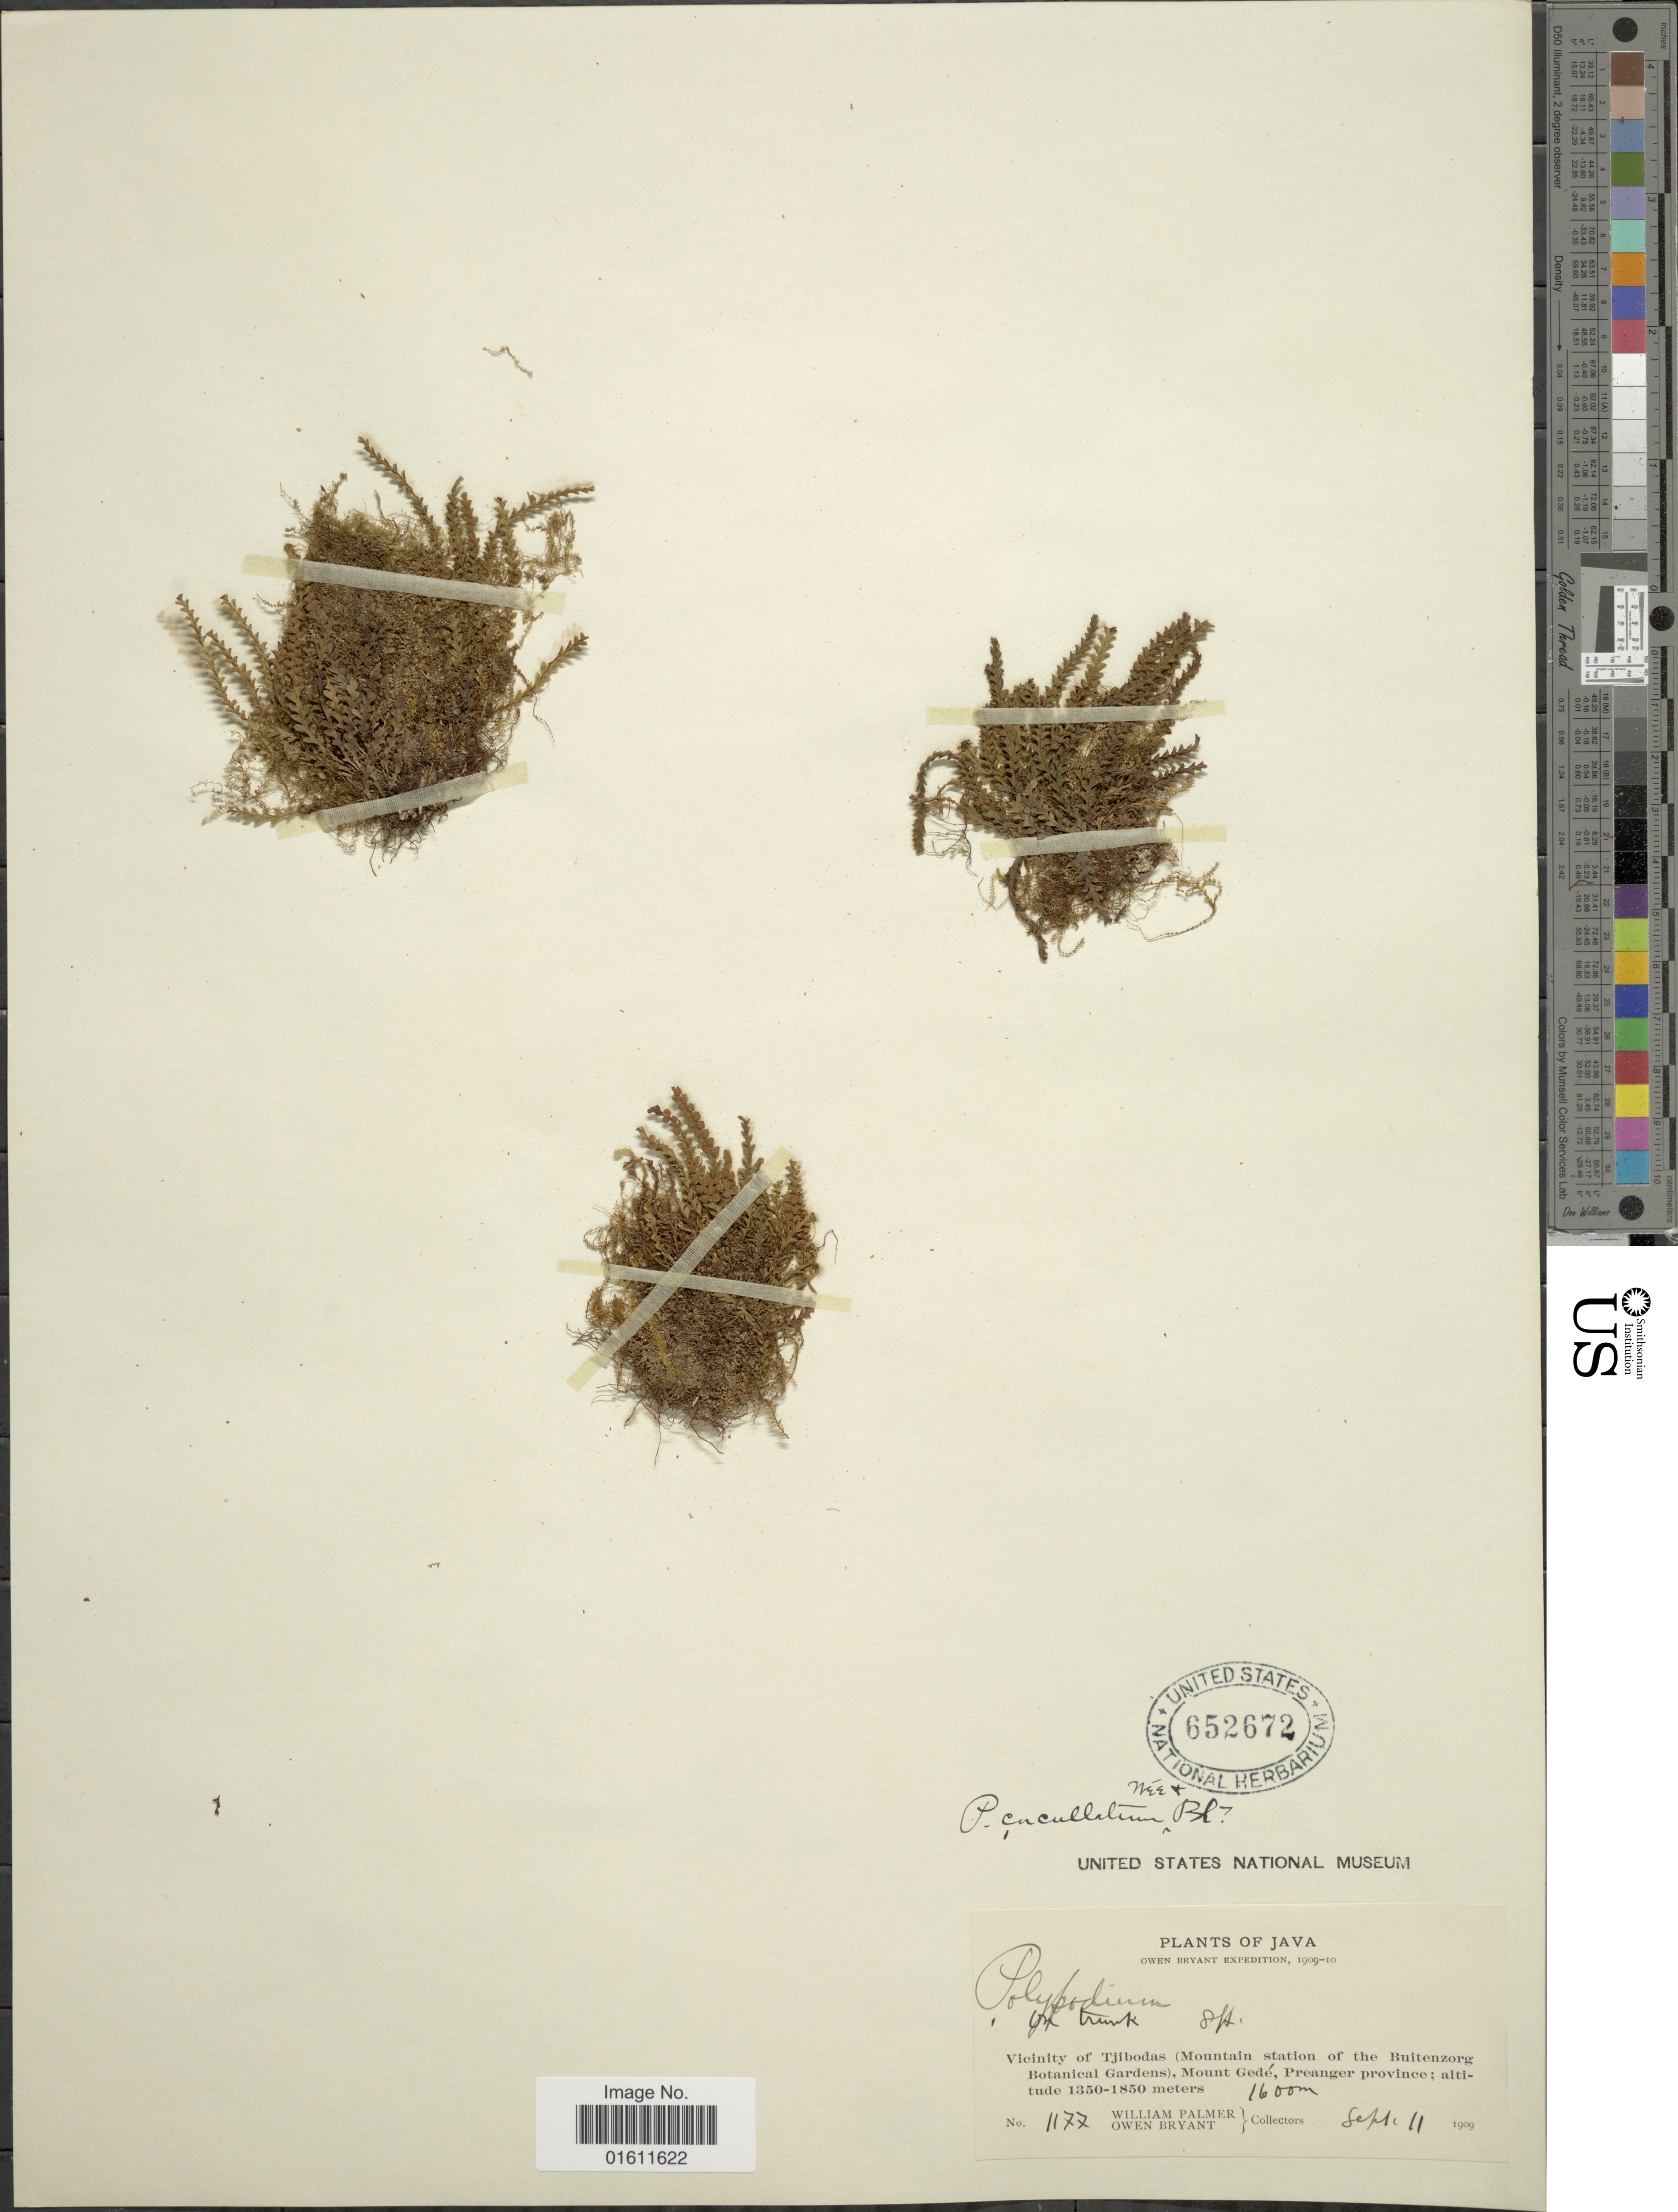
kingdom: Plantae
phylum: Tracheophyta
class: Polypodiopsida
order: Polypodiales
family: Polypodiaceae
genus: Prosaptia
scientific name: Prosaptia cucullatus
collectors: W. Palmer & O. Bryant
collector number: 1177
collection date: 1909-09-11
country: Indonesia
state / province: Java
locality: Vicinity of Tjibodas (Mountain station of the Buitenzorge Botanical Gardens), Mount Gedé, Preanger Province.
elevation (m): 1600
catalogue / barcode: US 652672